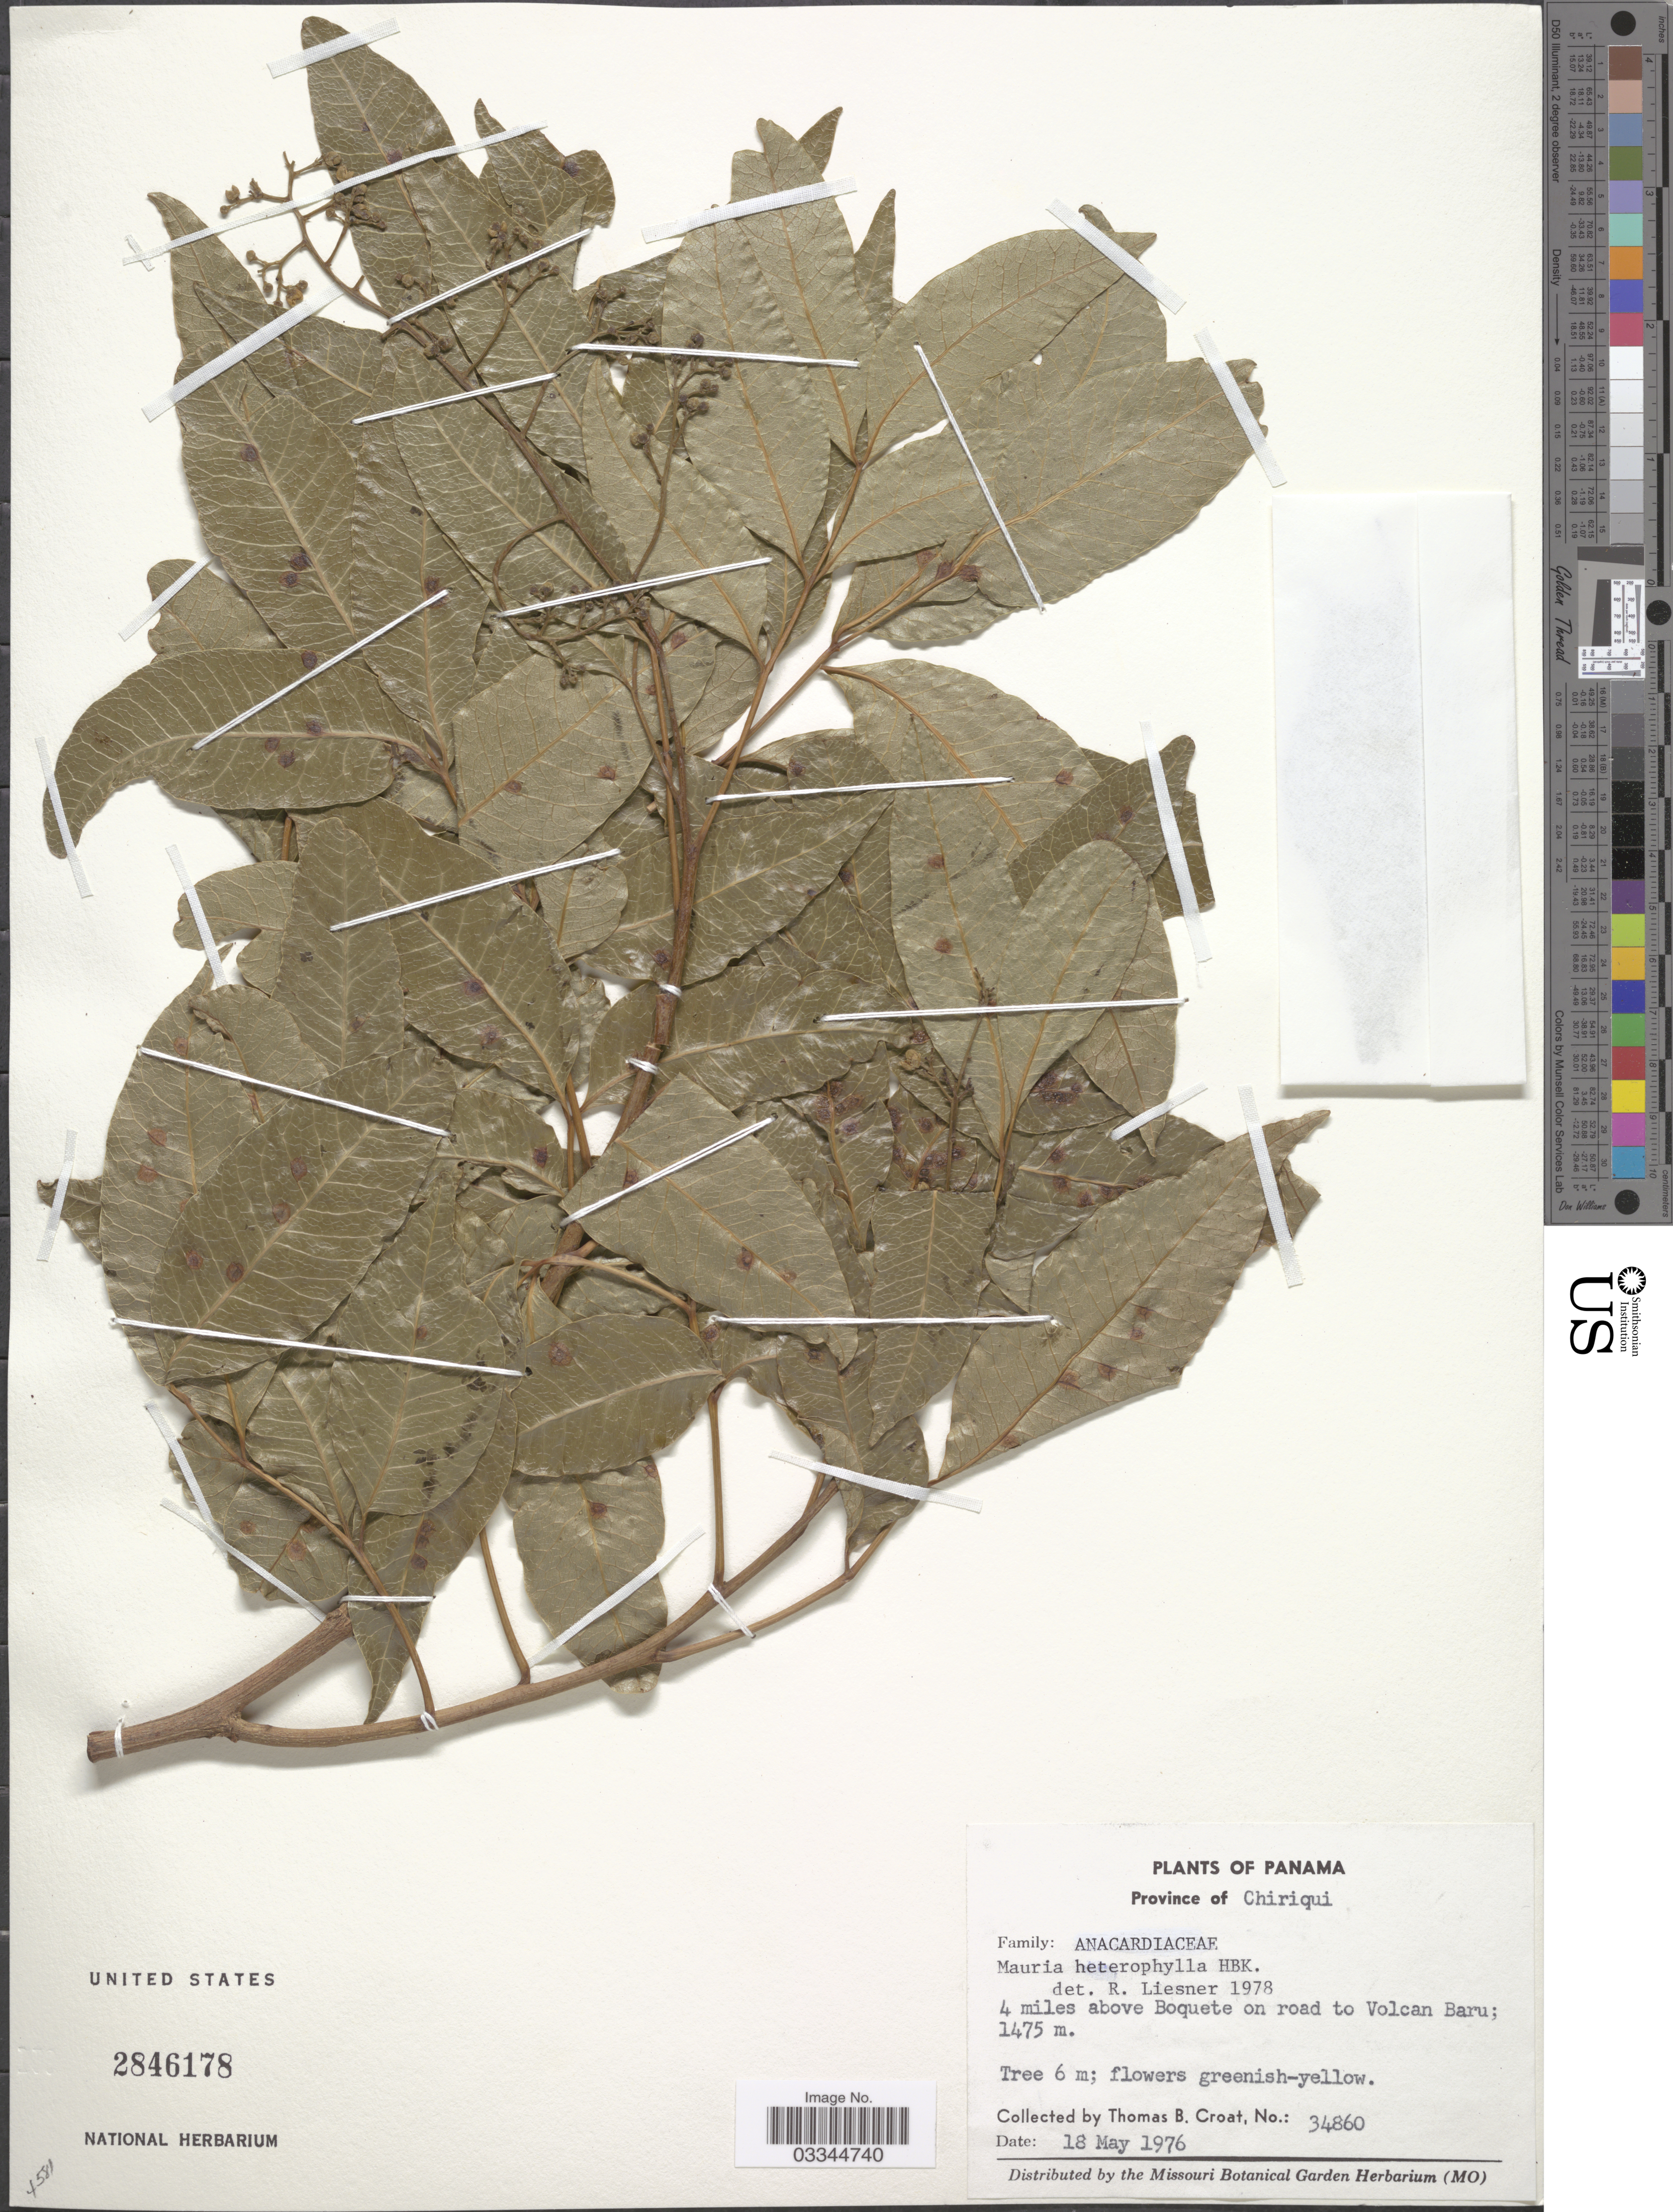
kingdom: Plantae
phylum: Tracheophyta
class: Magnoliopsida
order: Sapindales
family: Anacardiaceae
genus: Mauria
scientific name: Mauria heterophylla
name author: Kunth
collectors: T. B. Croat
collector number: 34860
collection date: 1976-05-18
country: Panama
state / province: Chiriqui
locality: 4 miles above Boquete on road to Volcan Baru.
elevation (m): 1475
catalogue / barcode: US 2846178